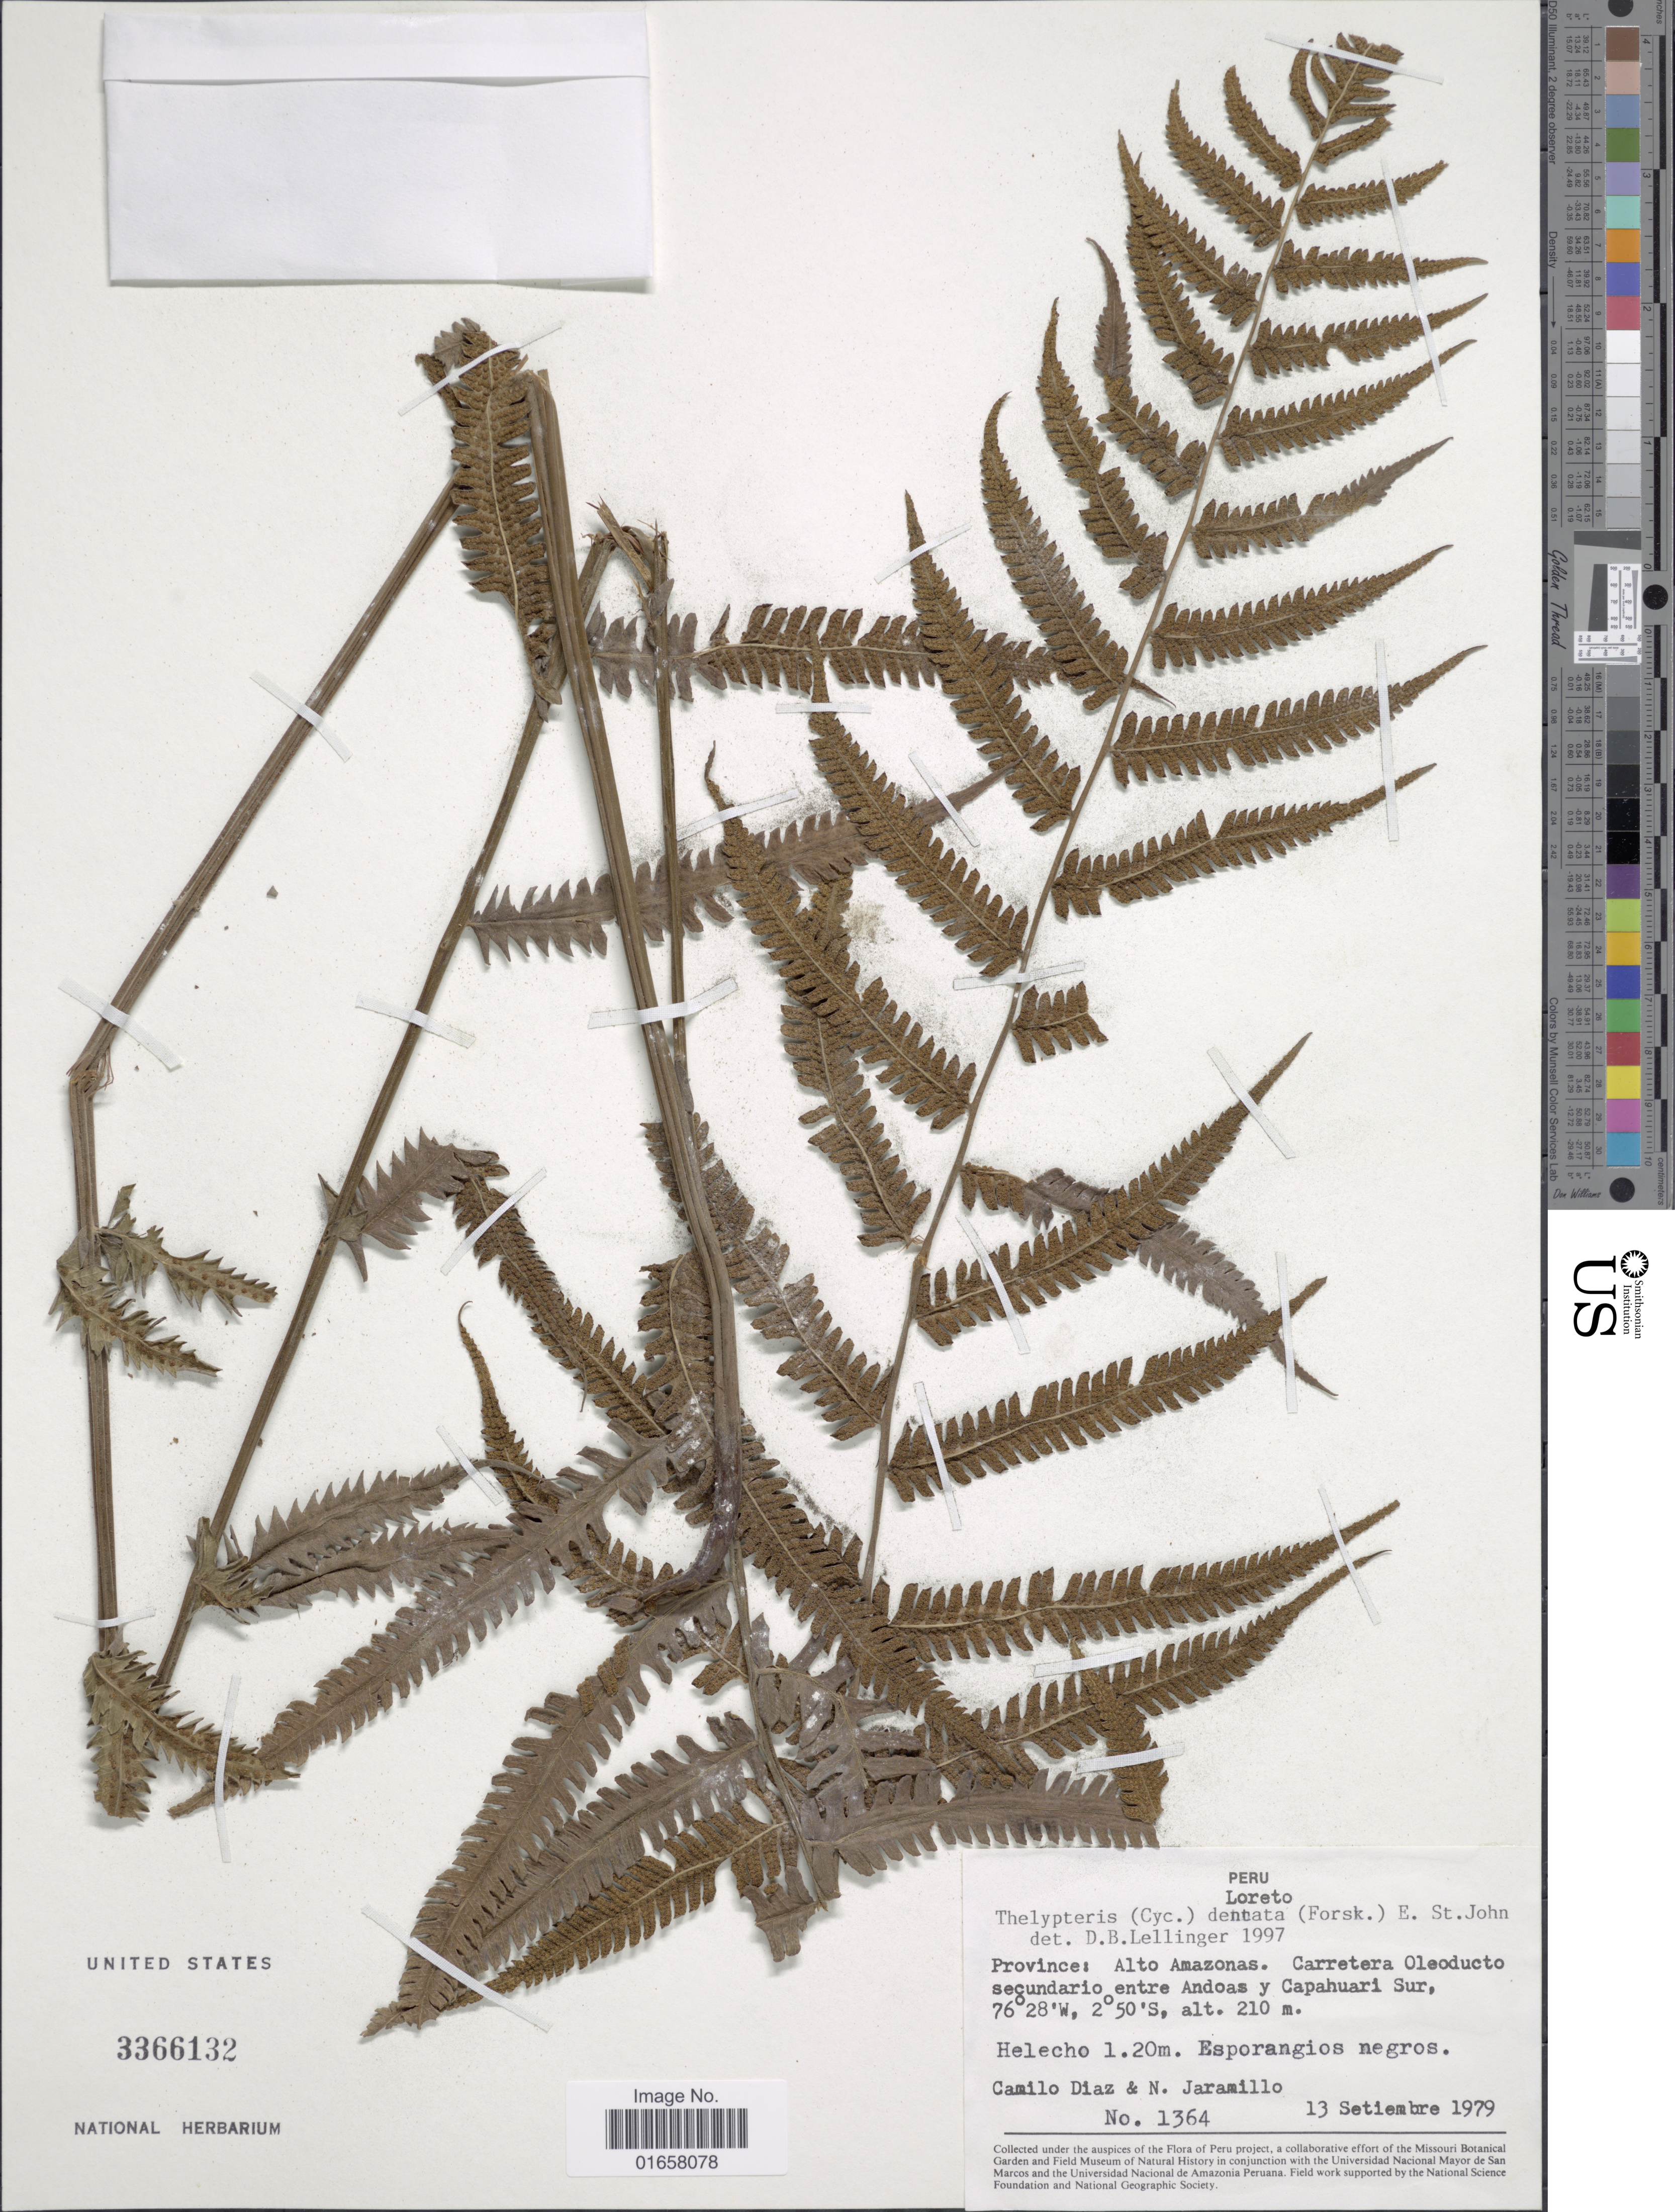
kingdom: Plantae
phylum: Tracheophyta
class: Polypodiopsida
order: Polypodiales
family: Thelypteridaceae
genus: Christella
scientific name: Christella dentata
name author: (Forssk.) Brownsey & Jermy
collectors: C. Díaz & N. Jaramillo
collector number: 1364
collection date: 1979-09-13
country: Peru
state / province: Loreto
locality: Peru, Loreto, Province: Alto Amazonas. Carretera Oleoducto secundario entre Andoas y Capahuari Sur.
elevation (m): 210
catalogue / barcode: US 3366132